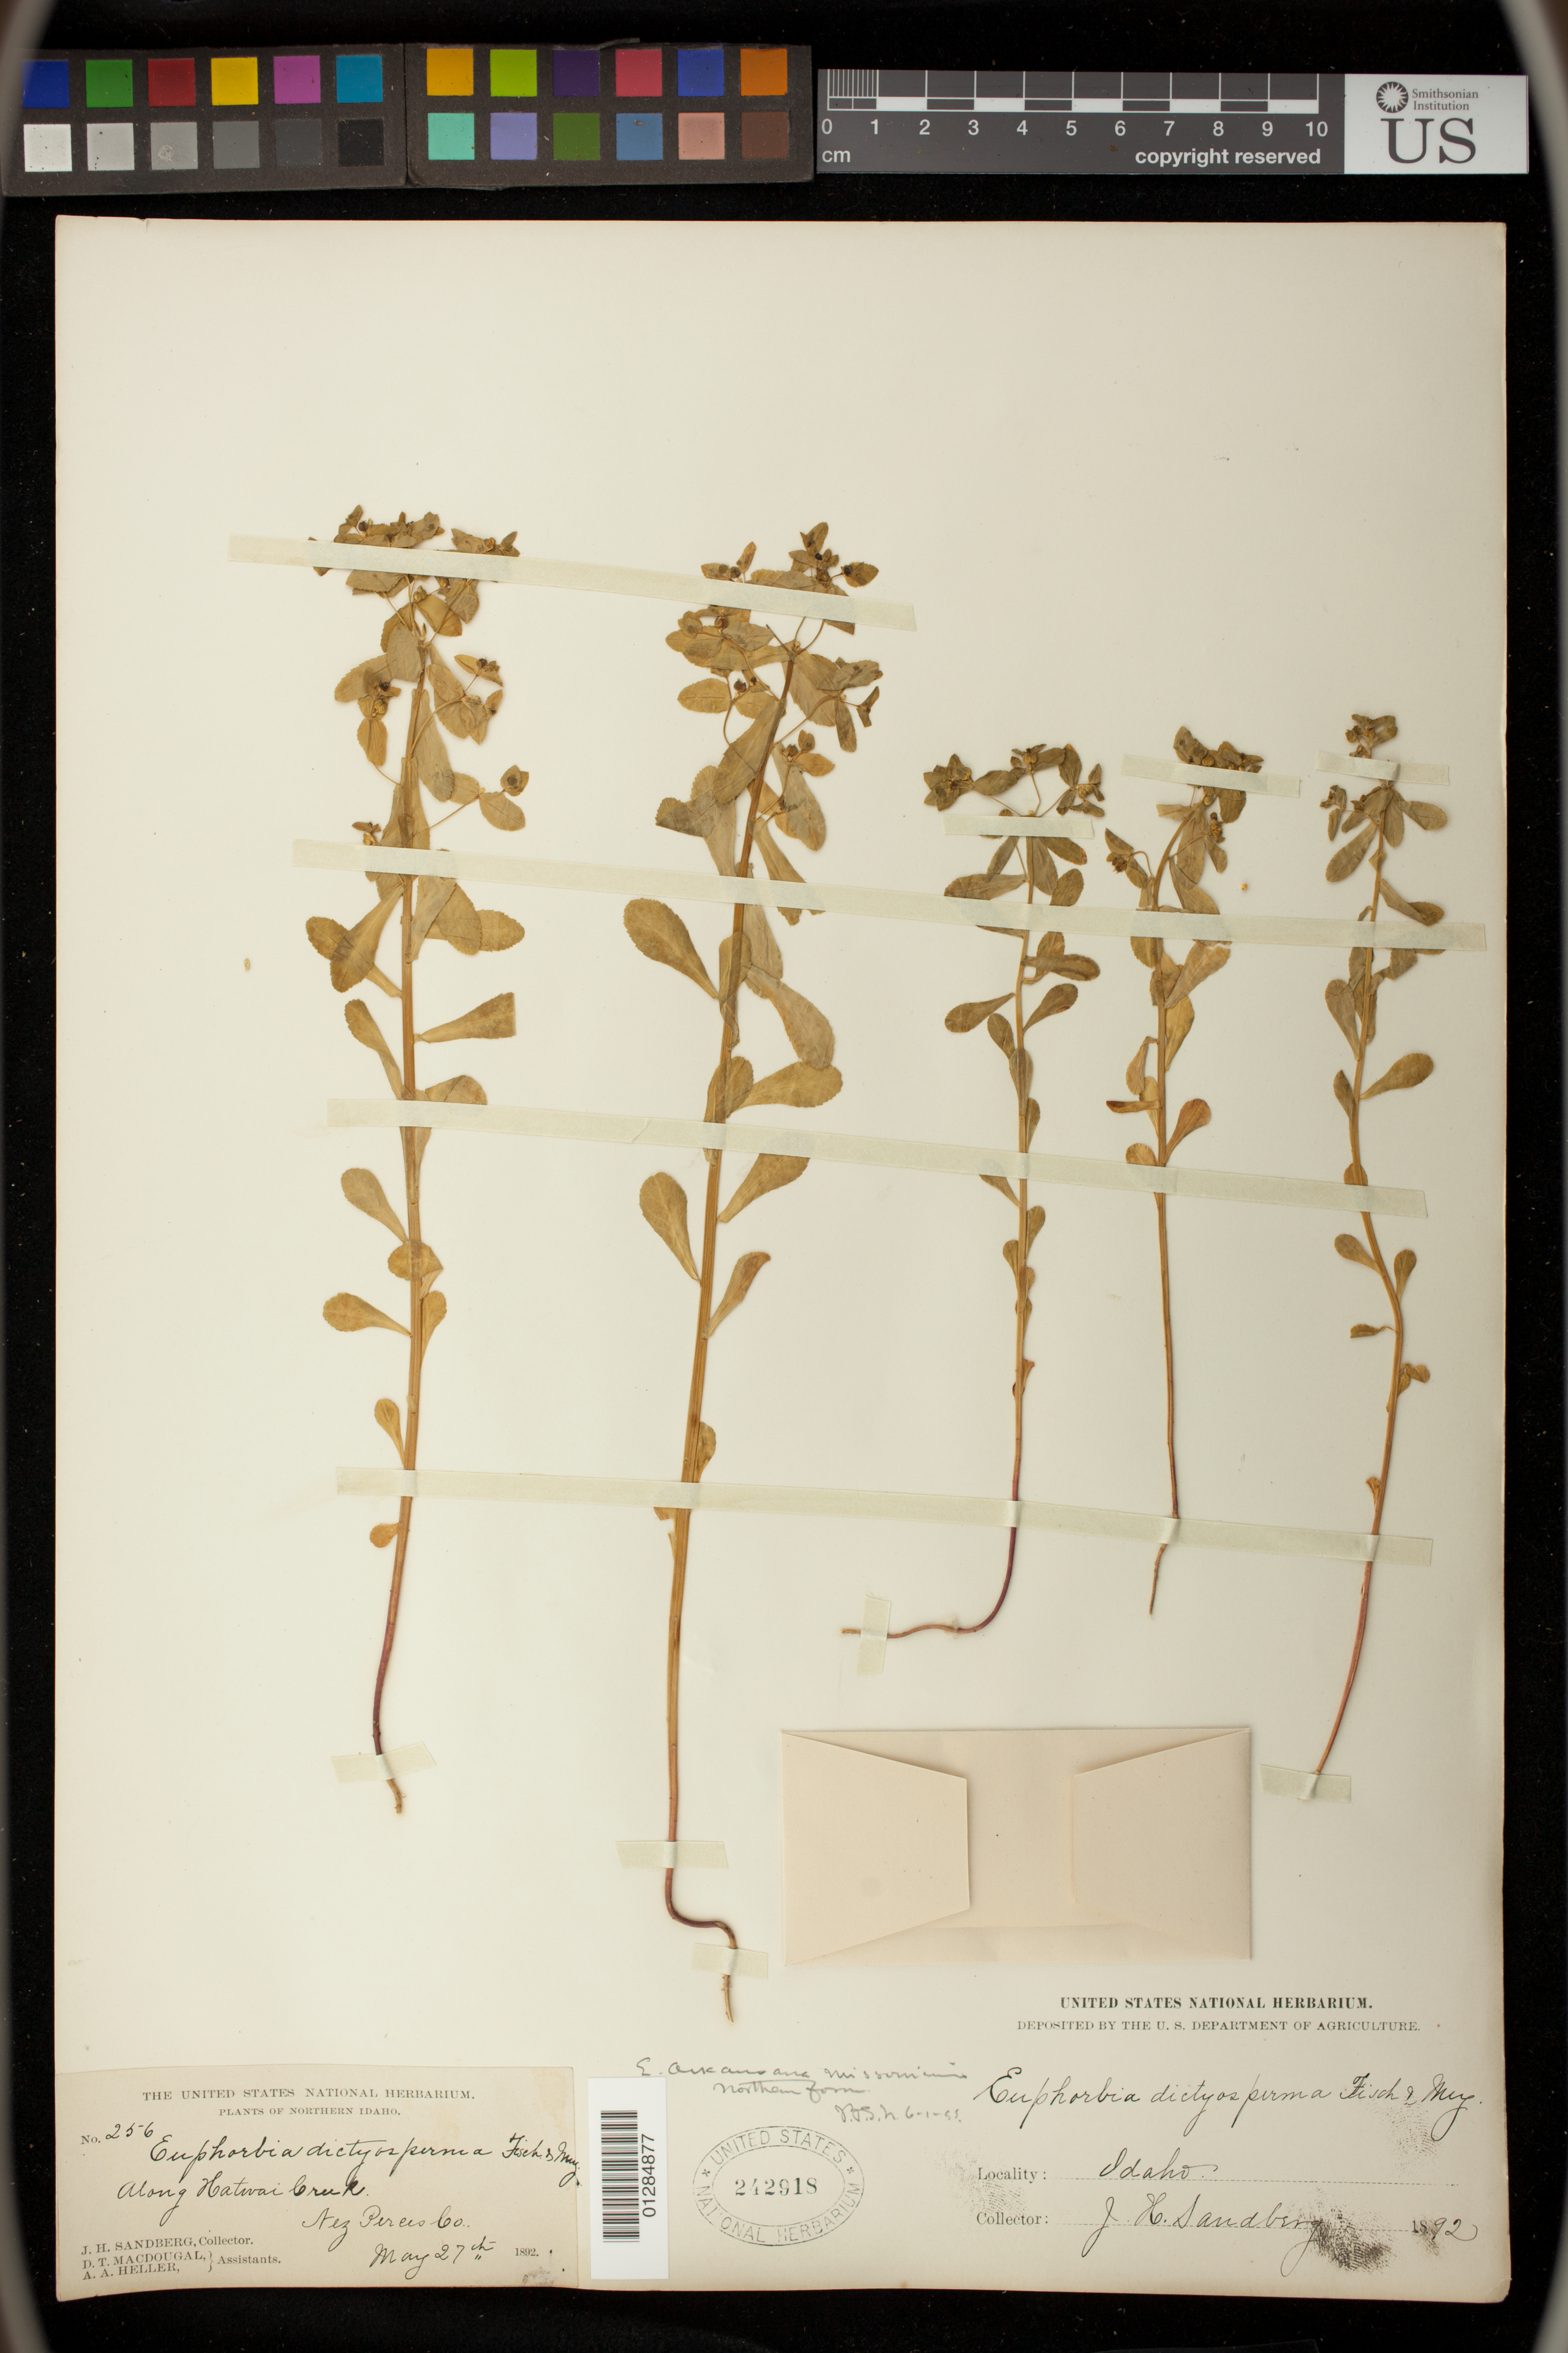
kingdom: Plantae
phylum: Tracheophyta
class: Magnoliopsida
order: Malpighiales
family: Euphorbiaceae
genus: Euphorbia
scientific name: Euphorbia spathulata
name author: Lam.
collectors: J. H. Sandberg, D. T. MacDougal & A. A. Heller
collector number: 256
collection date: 1892-05-27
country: United States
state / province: Idaho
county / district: Nez Perce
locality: Along Hatwai Creek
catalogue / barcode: US 242918